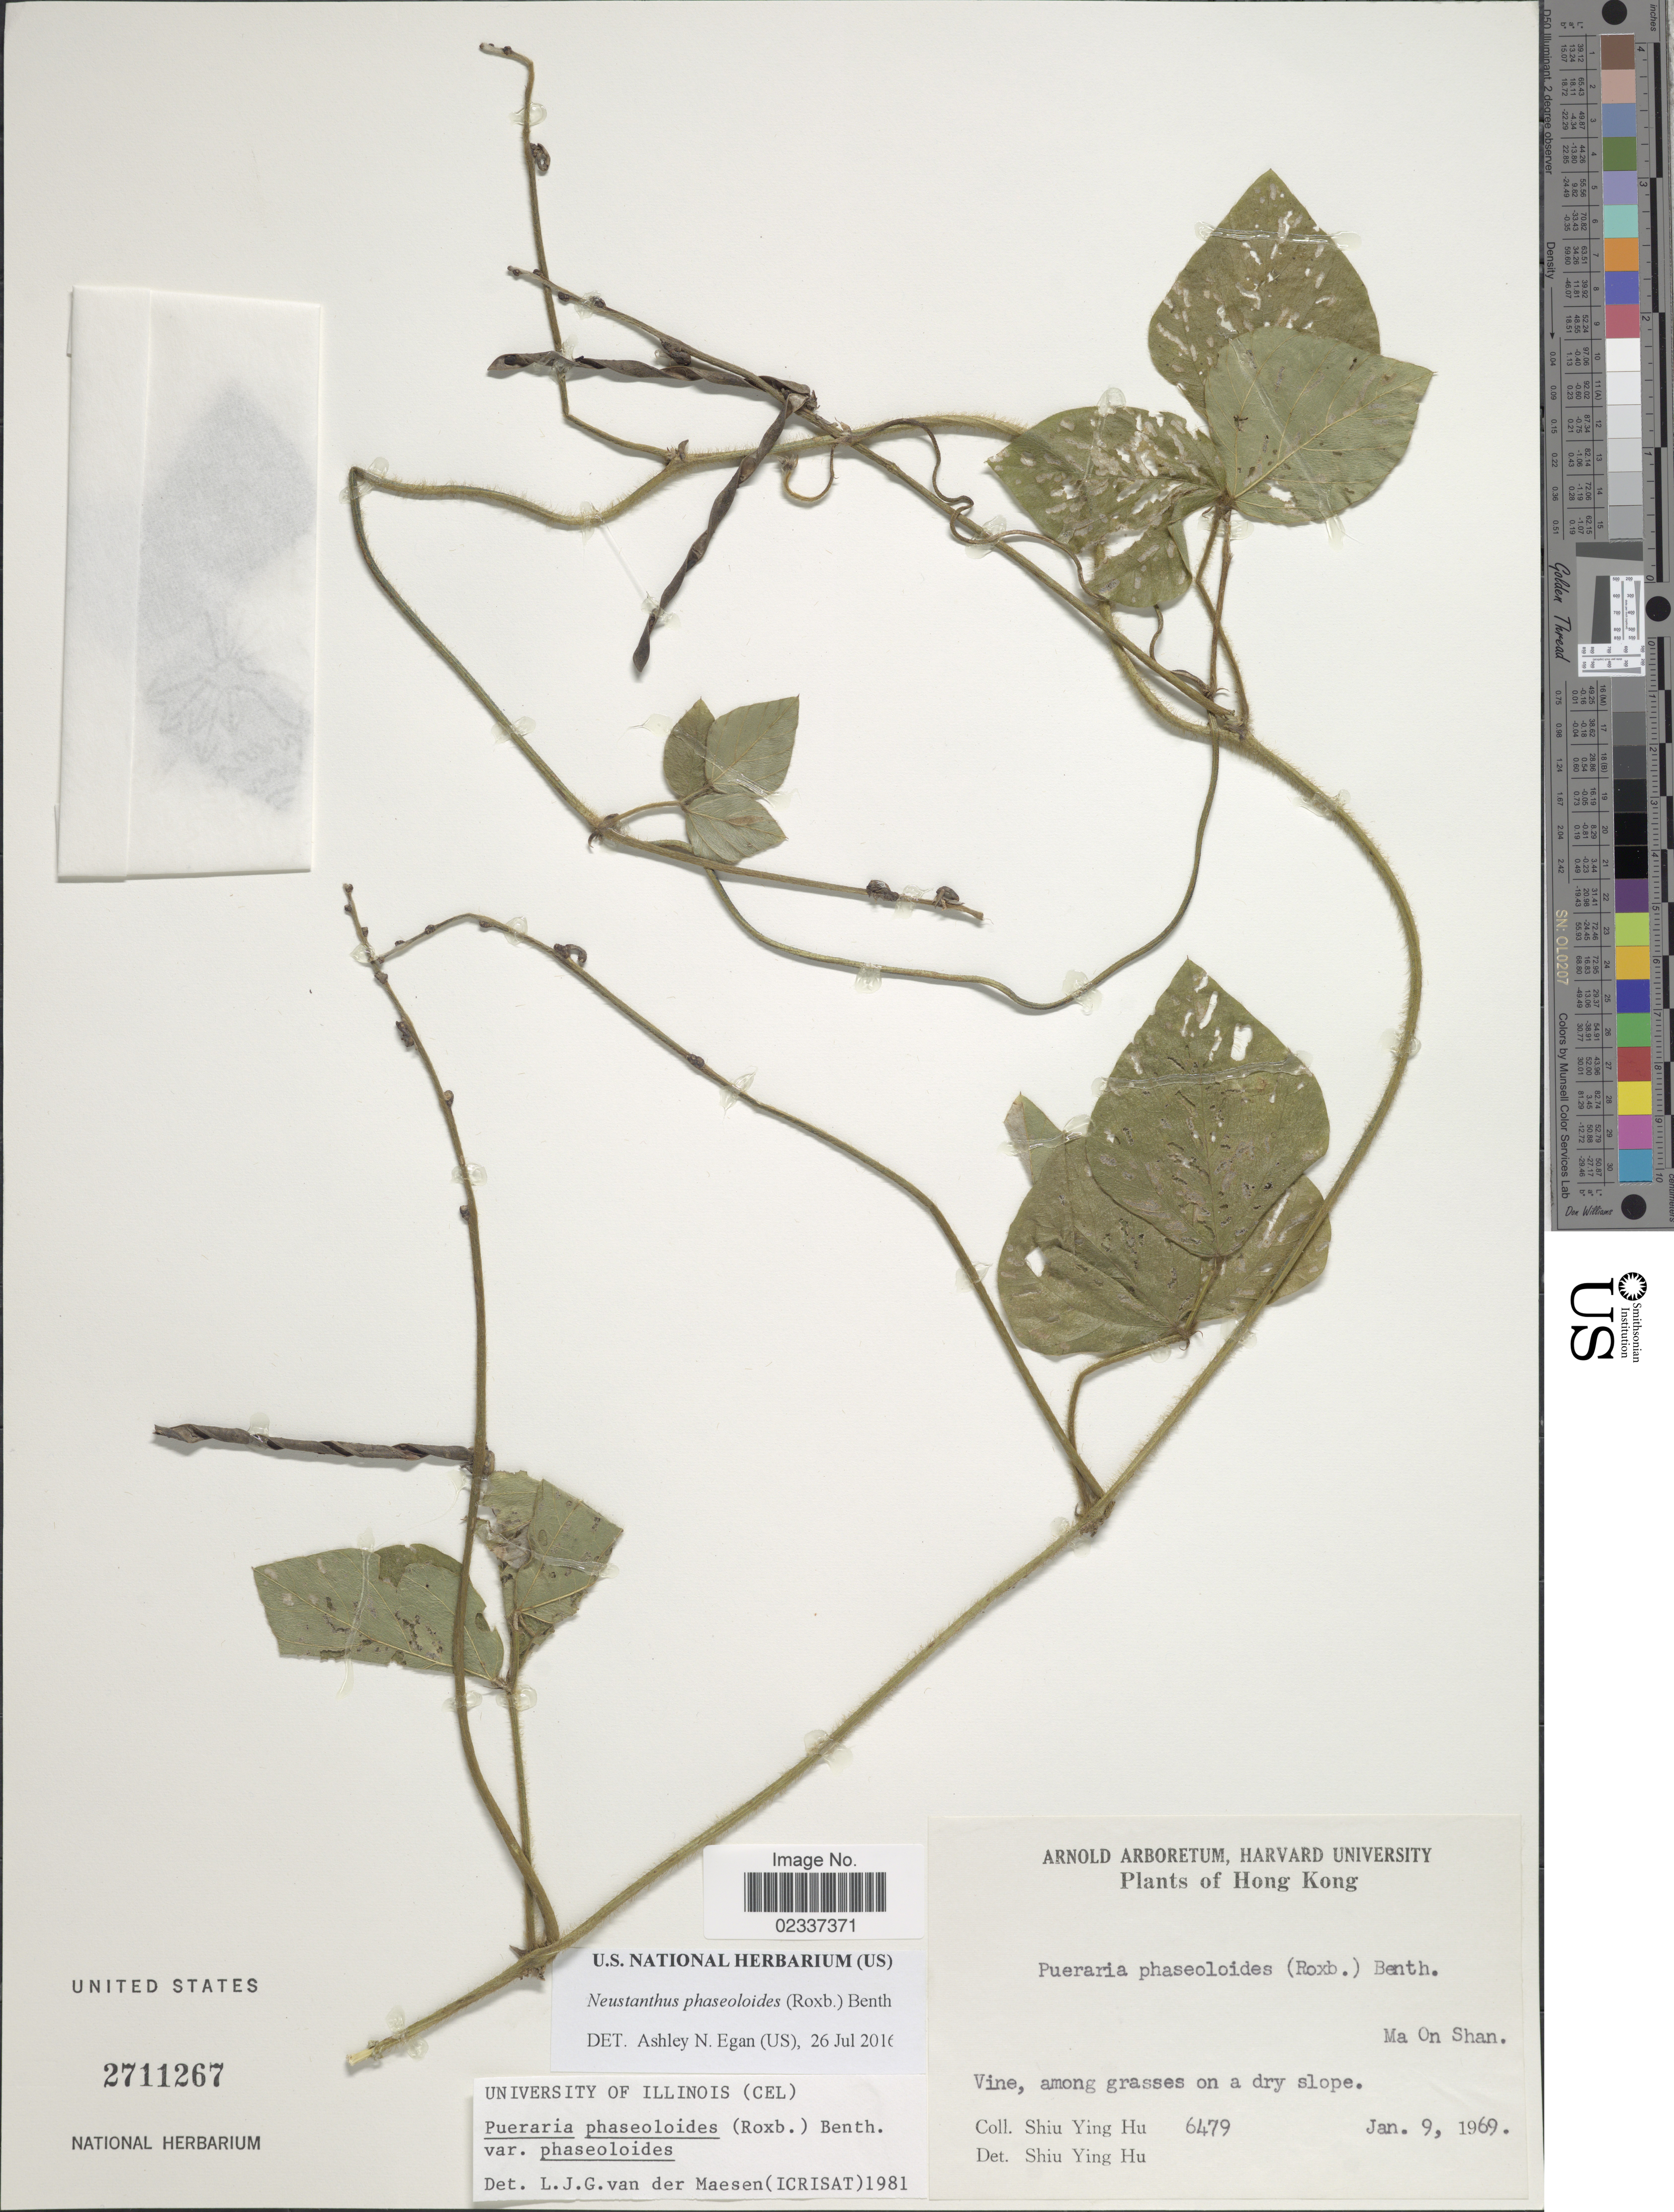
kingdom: Plantae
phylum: Tracheophyta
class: Magnoliopsida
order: Fabales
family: Fabaceae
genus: Neustanthus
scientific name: Neustanthus phaseoloides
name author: (Roxb.) Benth.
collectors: S. Y. Hu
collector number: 6479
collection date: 1969-01-09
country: China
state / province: Hong Kong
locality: Ma On Shan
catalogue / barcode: US 2711267